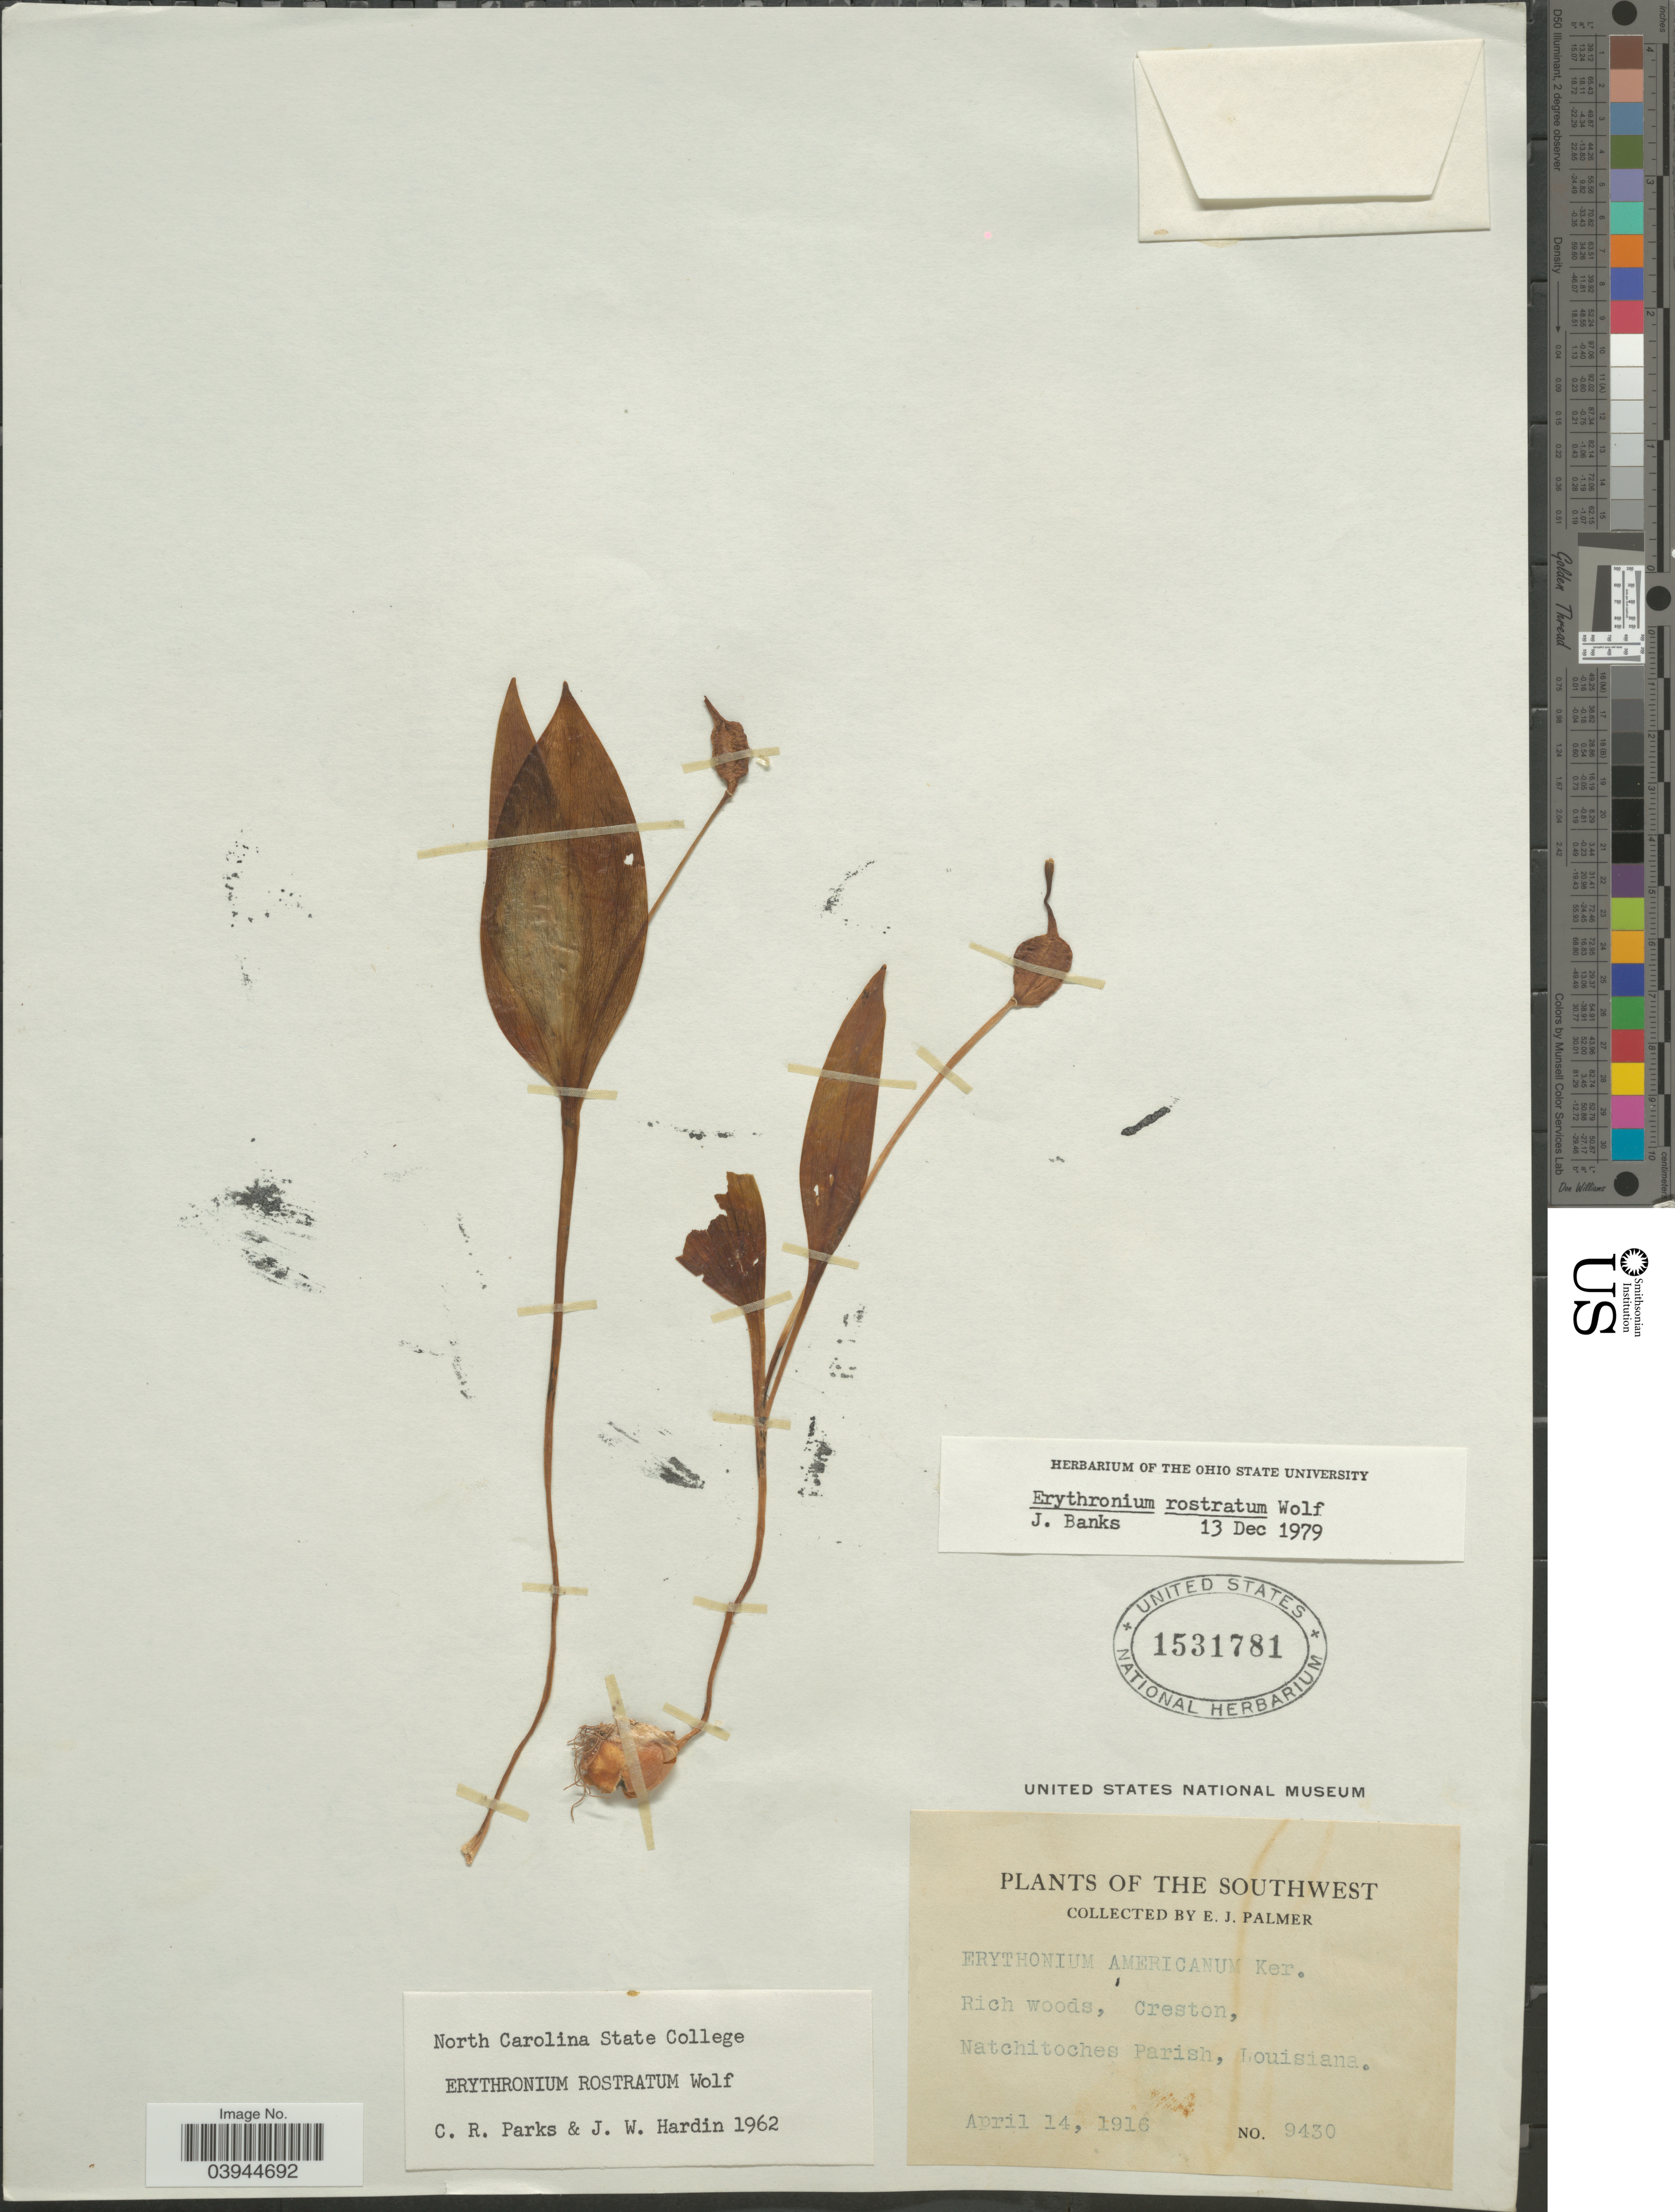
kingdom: Plantae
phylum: Tracheophyta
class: Liliopsida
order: Liliales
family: Liliaceae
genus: Erythronium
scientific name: Erythronium rostratum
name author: W. Wolf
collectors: E. J. Palmer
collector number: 9430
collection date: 1916-04-14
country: United States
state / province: Louisiana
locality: The Southwest. Creston, Natchitoches Parish.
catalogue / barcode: US 1531781